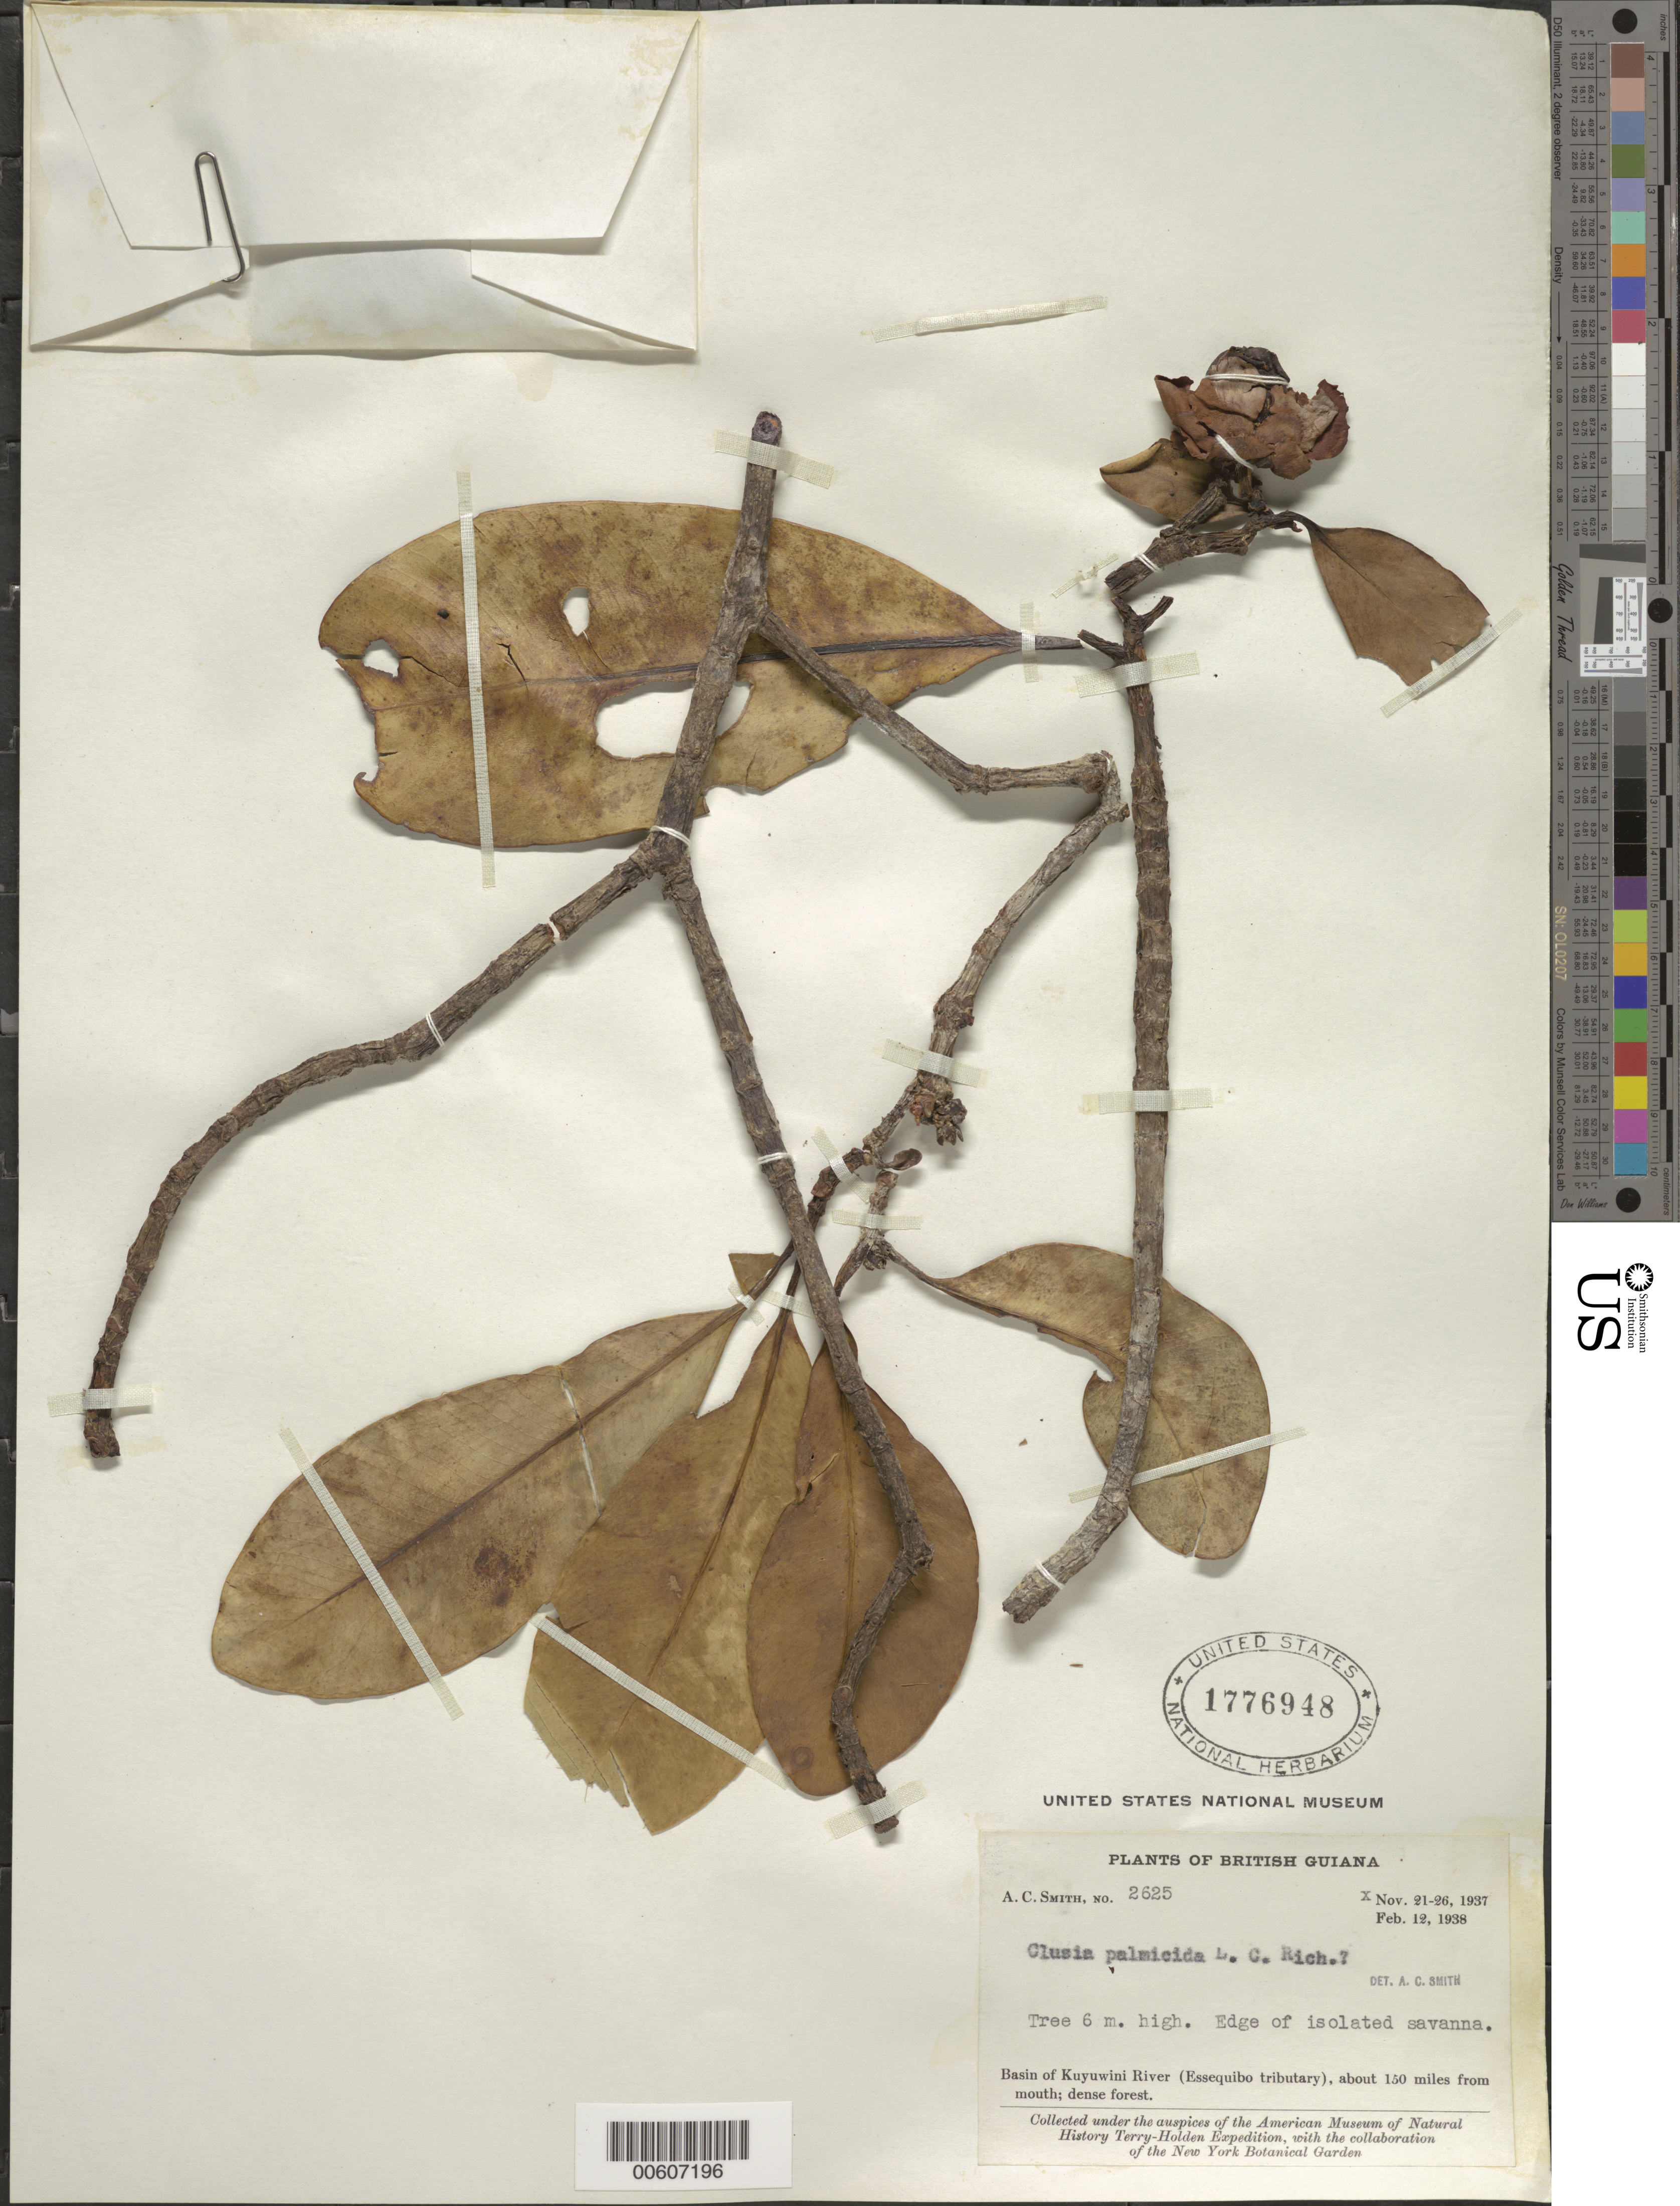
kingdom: Plantae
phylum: Tracheophyta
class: Magnoliopsida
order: Malpighiales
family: Clusiaceae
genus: Clusia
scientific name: Clusia palmicida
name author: Rich.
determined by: Smith, A. C.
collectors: A. C. Smith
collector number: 2625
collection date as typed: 21-Nov-37 to 26-Nov-37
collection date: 1937-11-21/1937-11-26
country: Guyana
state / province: U. Takutu-U. Essequibo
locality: Kuyuwini River Basin (Essequibo River tributary), about 150 mi. from mouth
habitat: Edge of isolated savanna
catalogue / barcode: US 1776948